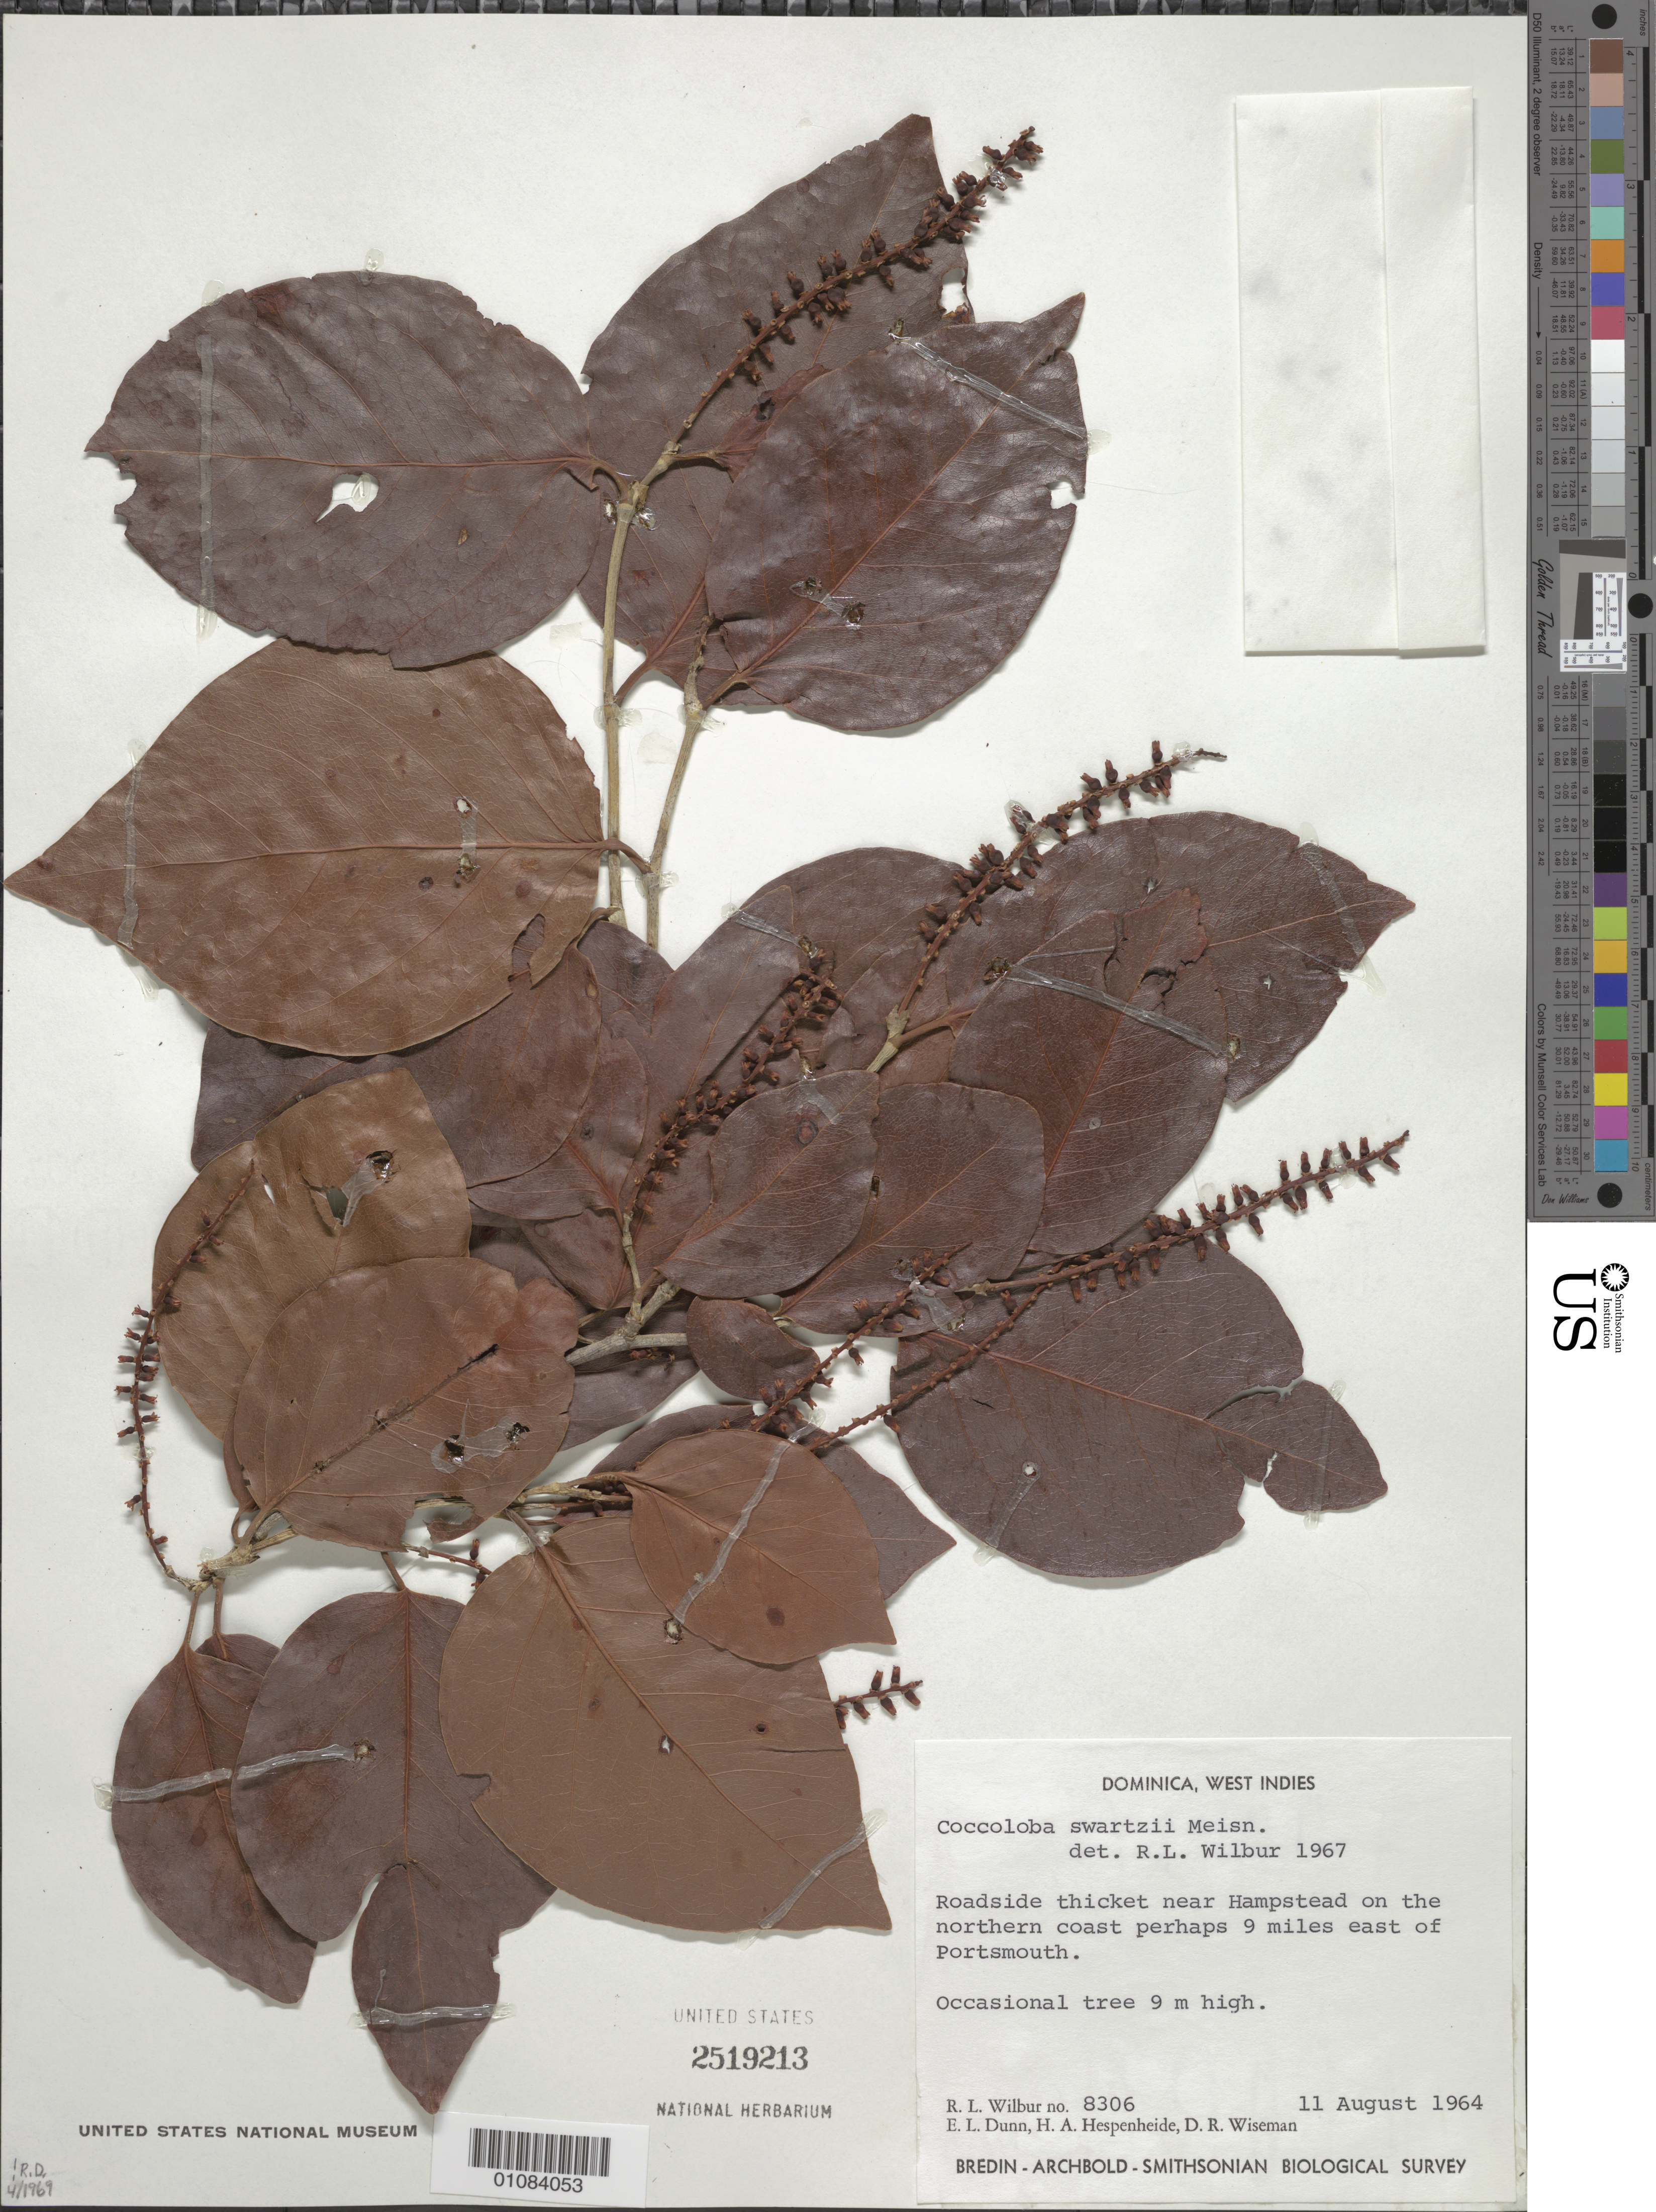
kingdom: Plantae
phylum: Tracheophyta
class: Magnoliopsida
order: Caryophyllales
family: Polygonaceae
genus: Coccoloba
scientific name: Coccoloba swartzii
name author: Meisn.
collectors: R. L. Wilbur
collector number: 8306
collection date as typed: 11 Aug 1964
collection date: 1964-08-11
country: Dominica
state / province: St. Andrew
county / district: Hampstead Heights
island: Dominica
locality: Near Hampstead on the northern coast perhaps 9 miles east of Portsmouth.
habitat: Roadside thicket.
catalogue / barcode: US 2519213